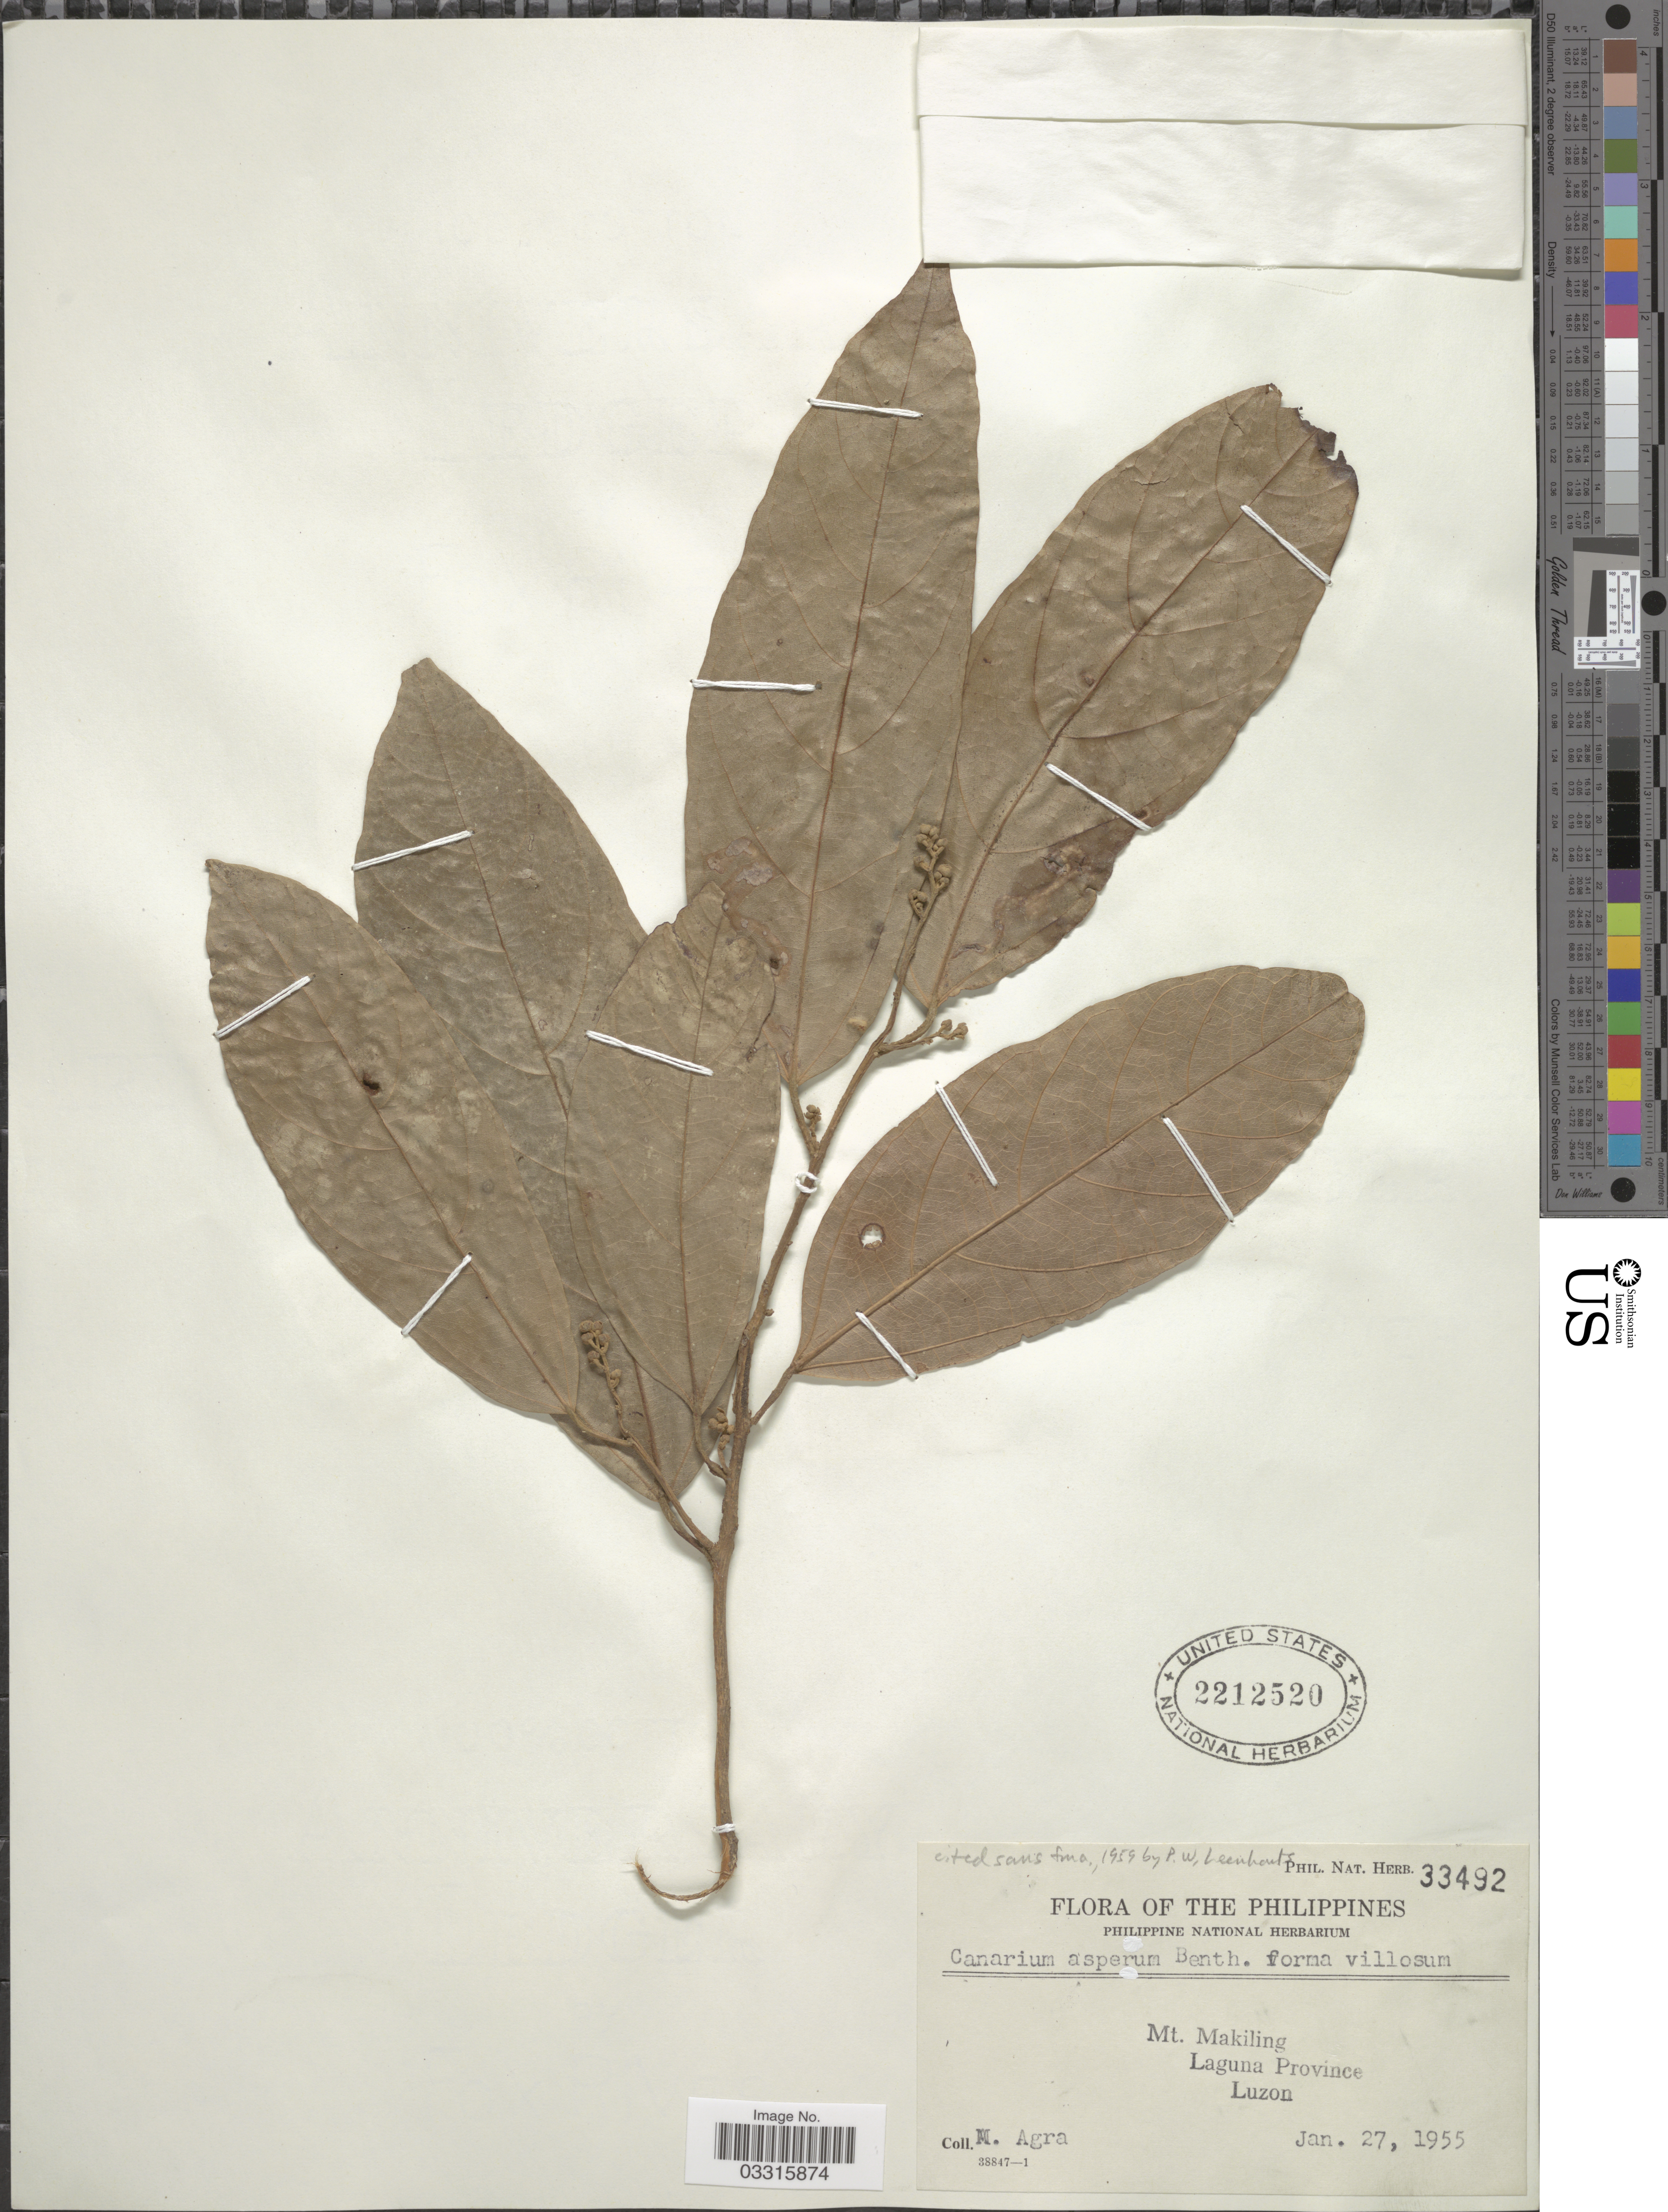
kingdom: Plantae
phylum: Tracheophyta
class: Magnoliopsida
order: Sapindales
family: Burseraceae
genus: Canarium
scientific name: Canarium asperum subsp. asperum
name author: Benth.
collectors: M. Agra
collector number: Phil. Nat. Herb. 33492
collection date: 1955-01-27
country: Philippines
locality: Mt. Makiling. Laguna Province. Luzon.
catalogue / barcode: US 2212520